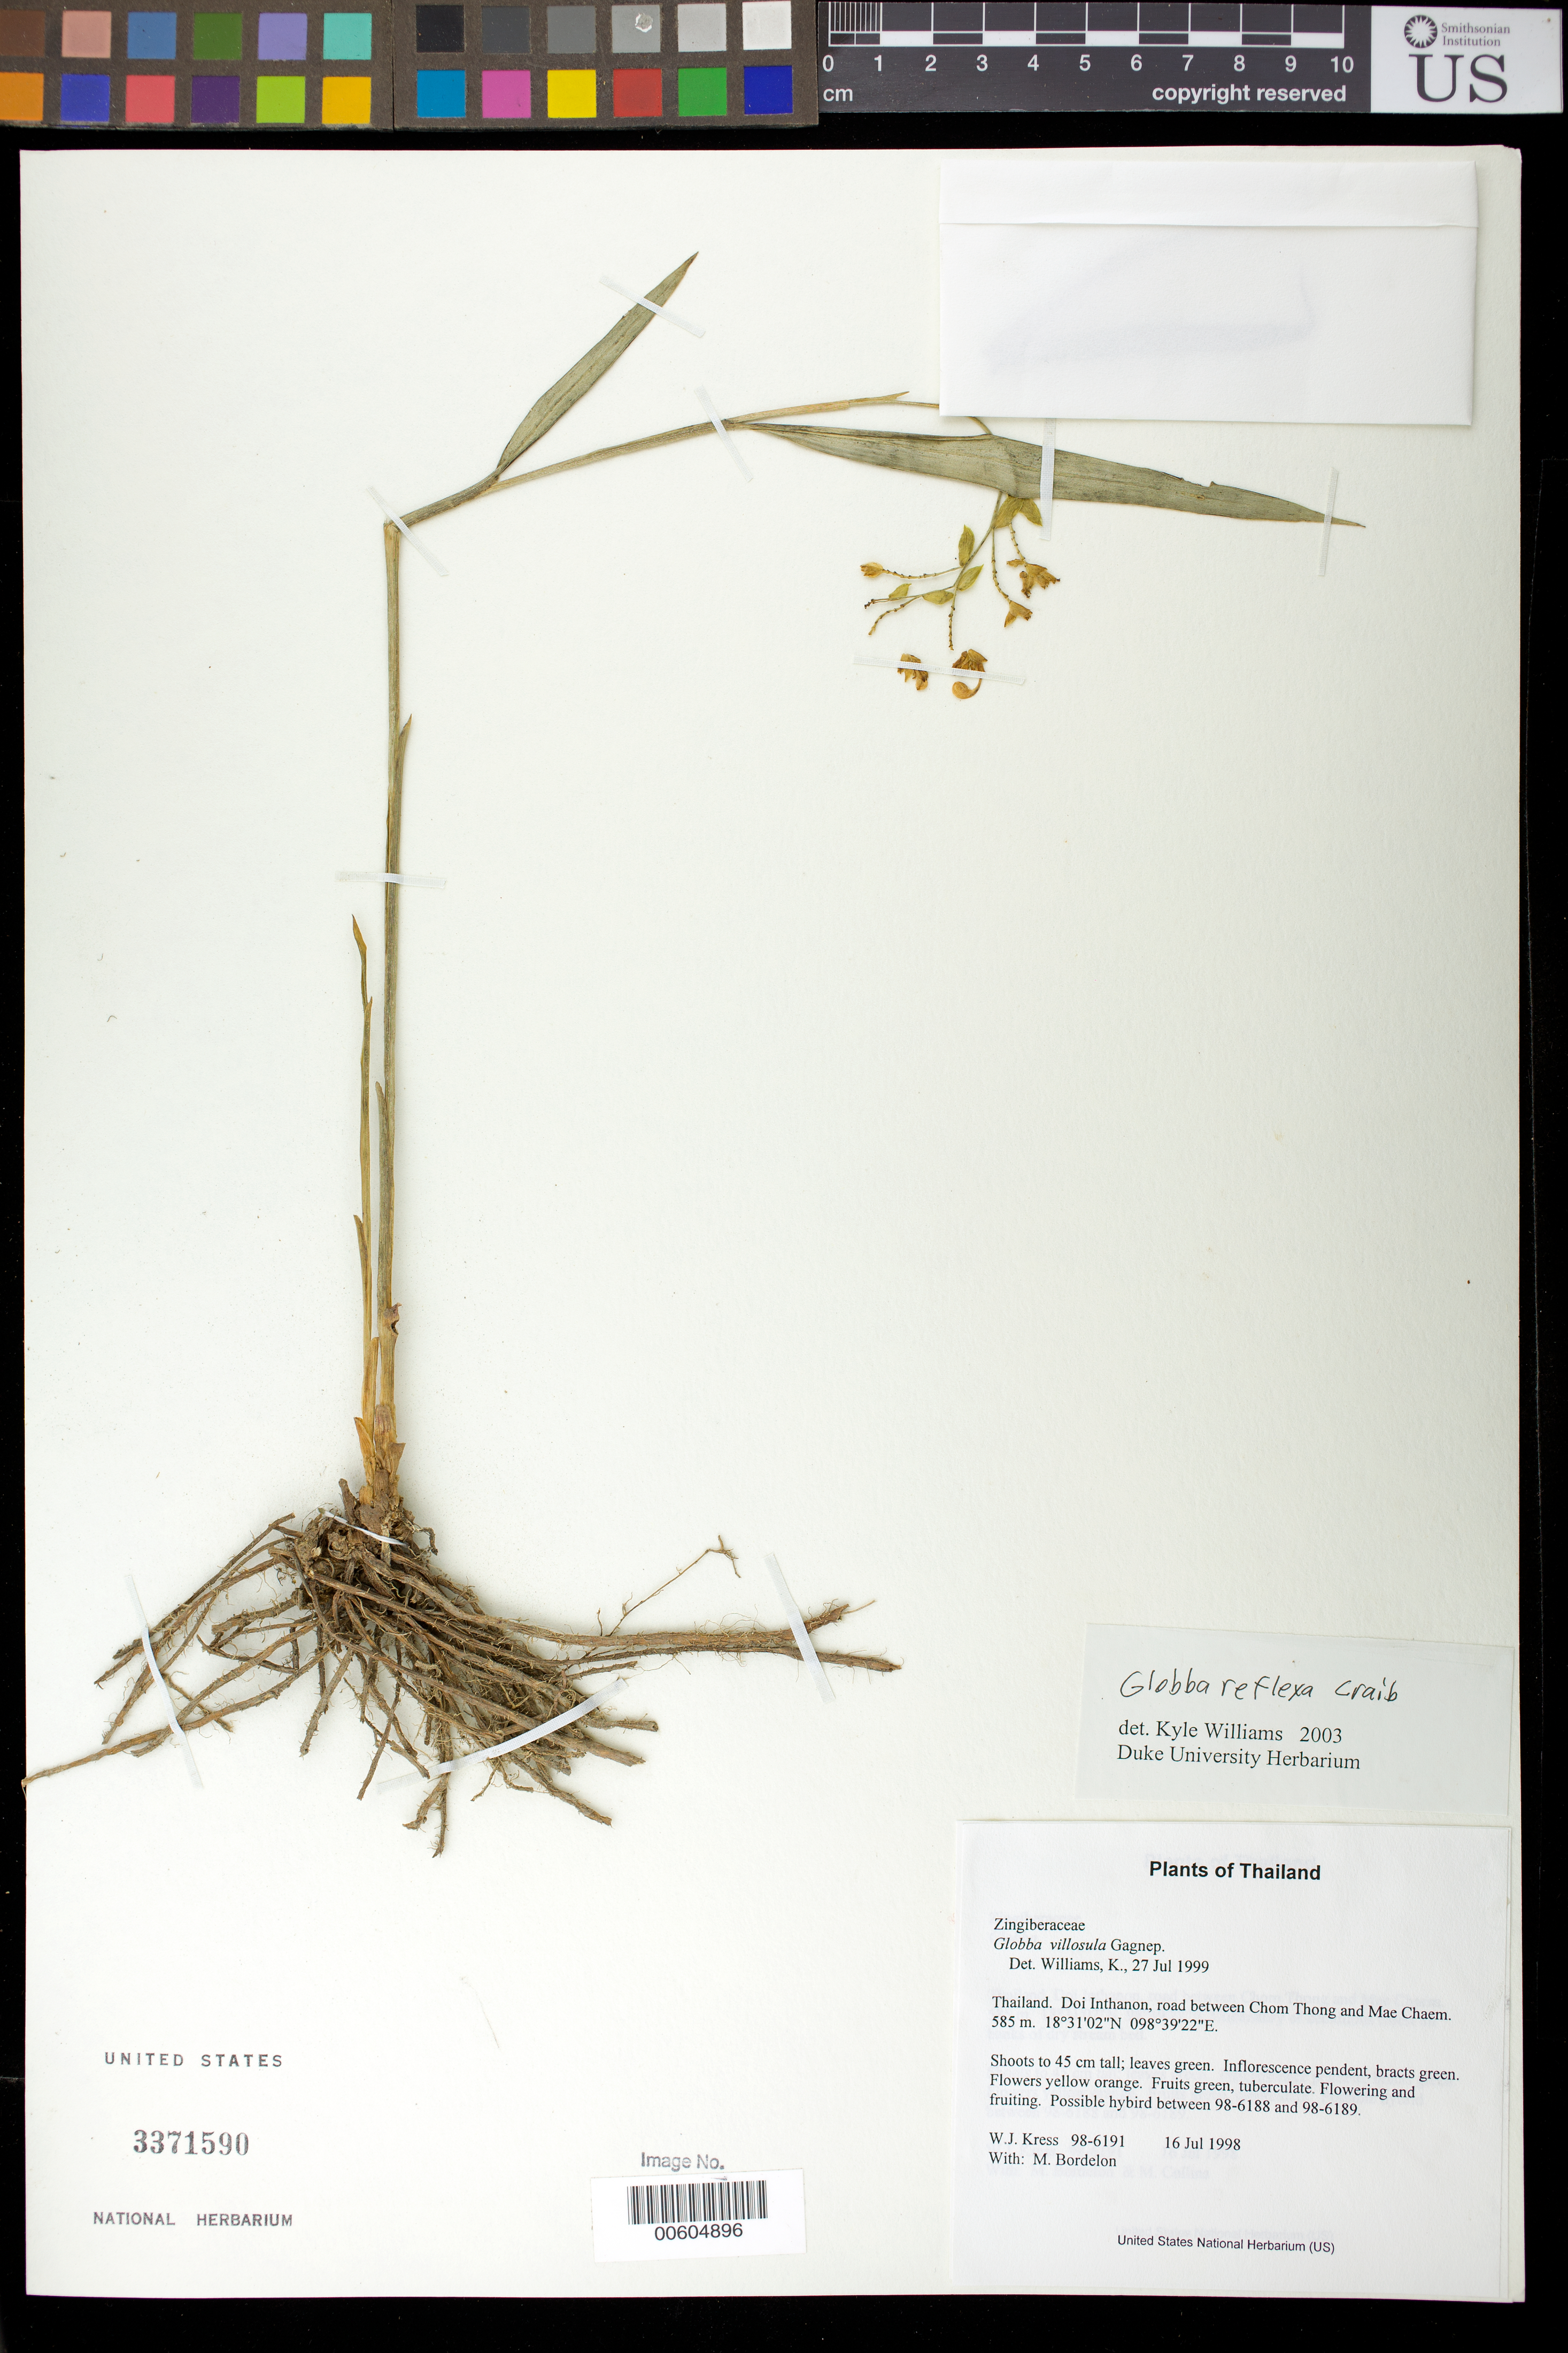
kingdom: Plantae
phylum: Tracheophyta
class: Liliopsida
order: Zingiberales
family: Zingiberaceae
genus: Globba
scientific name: Globba reflexa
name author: Craib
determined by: Williams, K. J.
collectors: W. J. Kress, M. Bordelon & M. Collins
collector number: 98-6191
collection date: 1998-07-16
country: Thailand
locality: Doi Inthanon, road between Chom Thong and Mae Chaem.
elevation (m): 585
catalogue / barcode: US 3371590